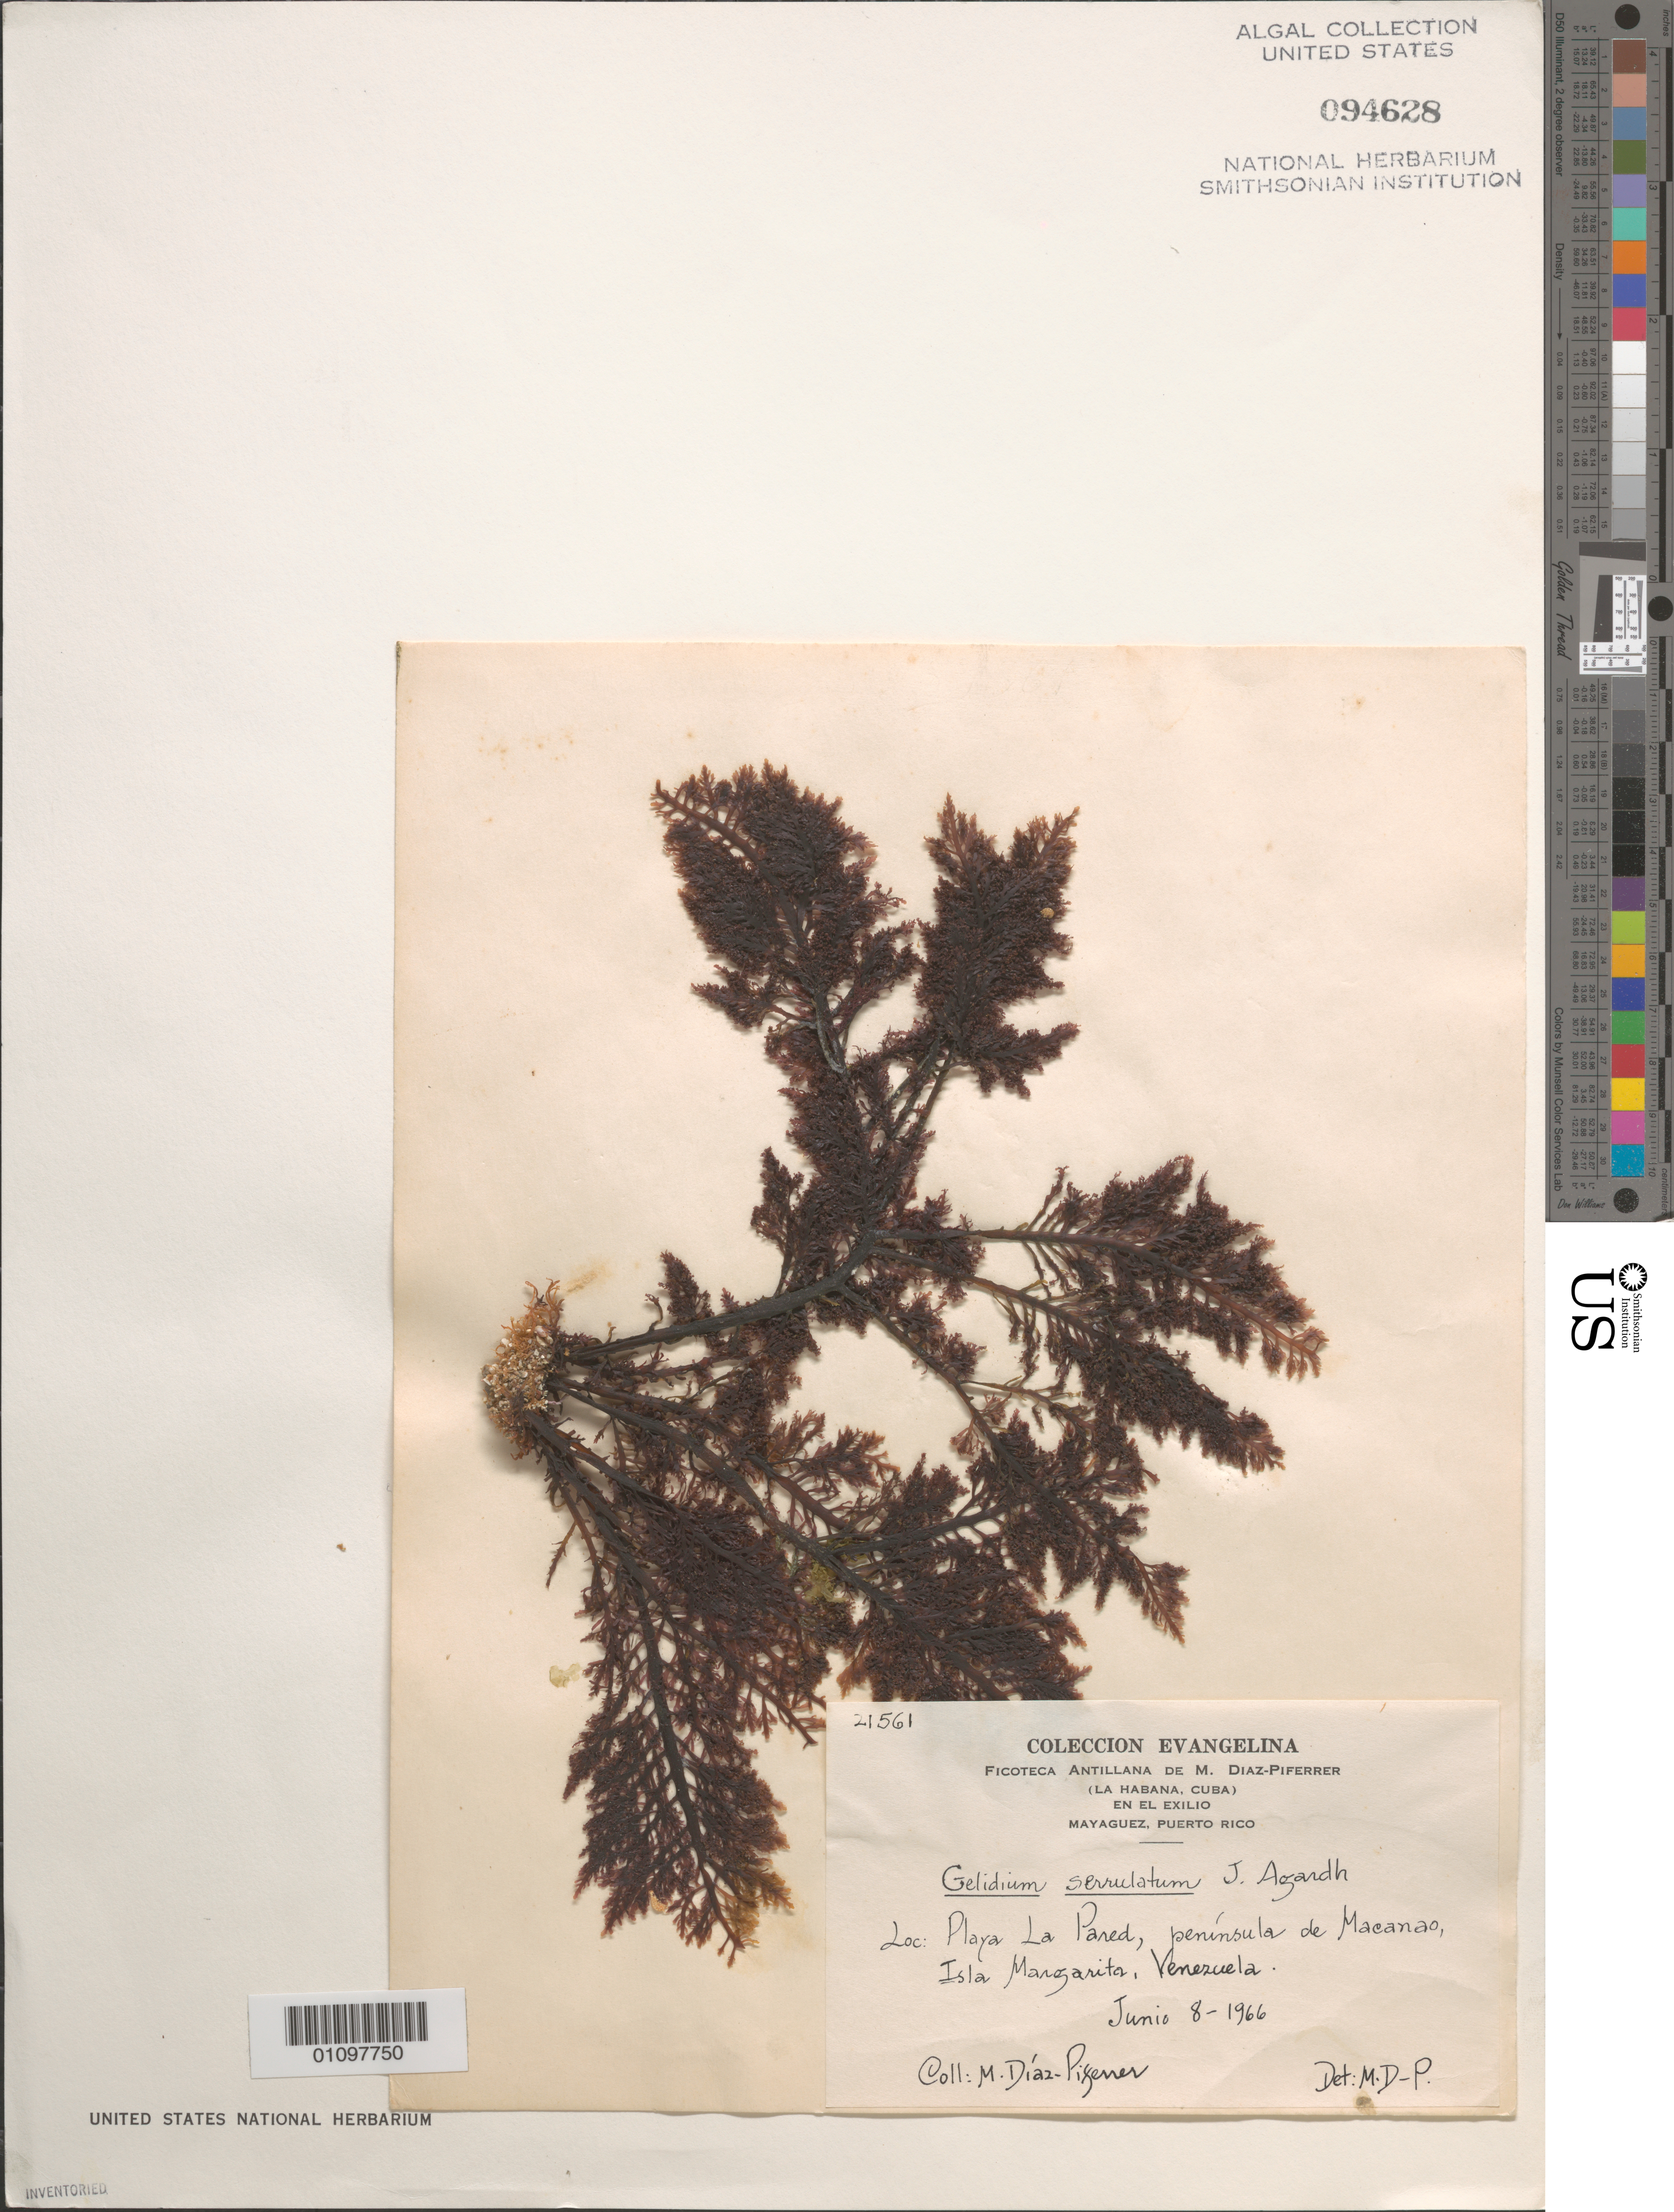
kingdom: Plantae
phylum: Rhodophyta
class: Florideophyceae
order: Gelidiales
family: Gelidiaceae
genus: Gelidium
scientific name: Gelidium serrulatum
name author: J. Agardh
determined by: Diaz-Piferrer, M.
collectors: M. Diaz-Piferrer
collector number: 21561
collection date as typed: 08 Jun 1966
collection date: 1966-06-08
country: Venezuela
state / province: Nueva Esparta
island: Margarita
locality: Peninsula de Macanao, Playa La Pared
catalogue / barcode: US 94628